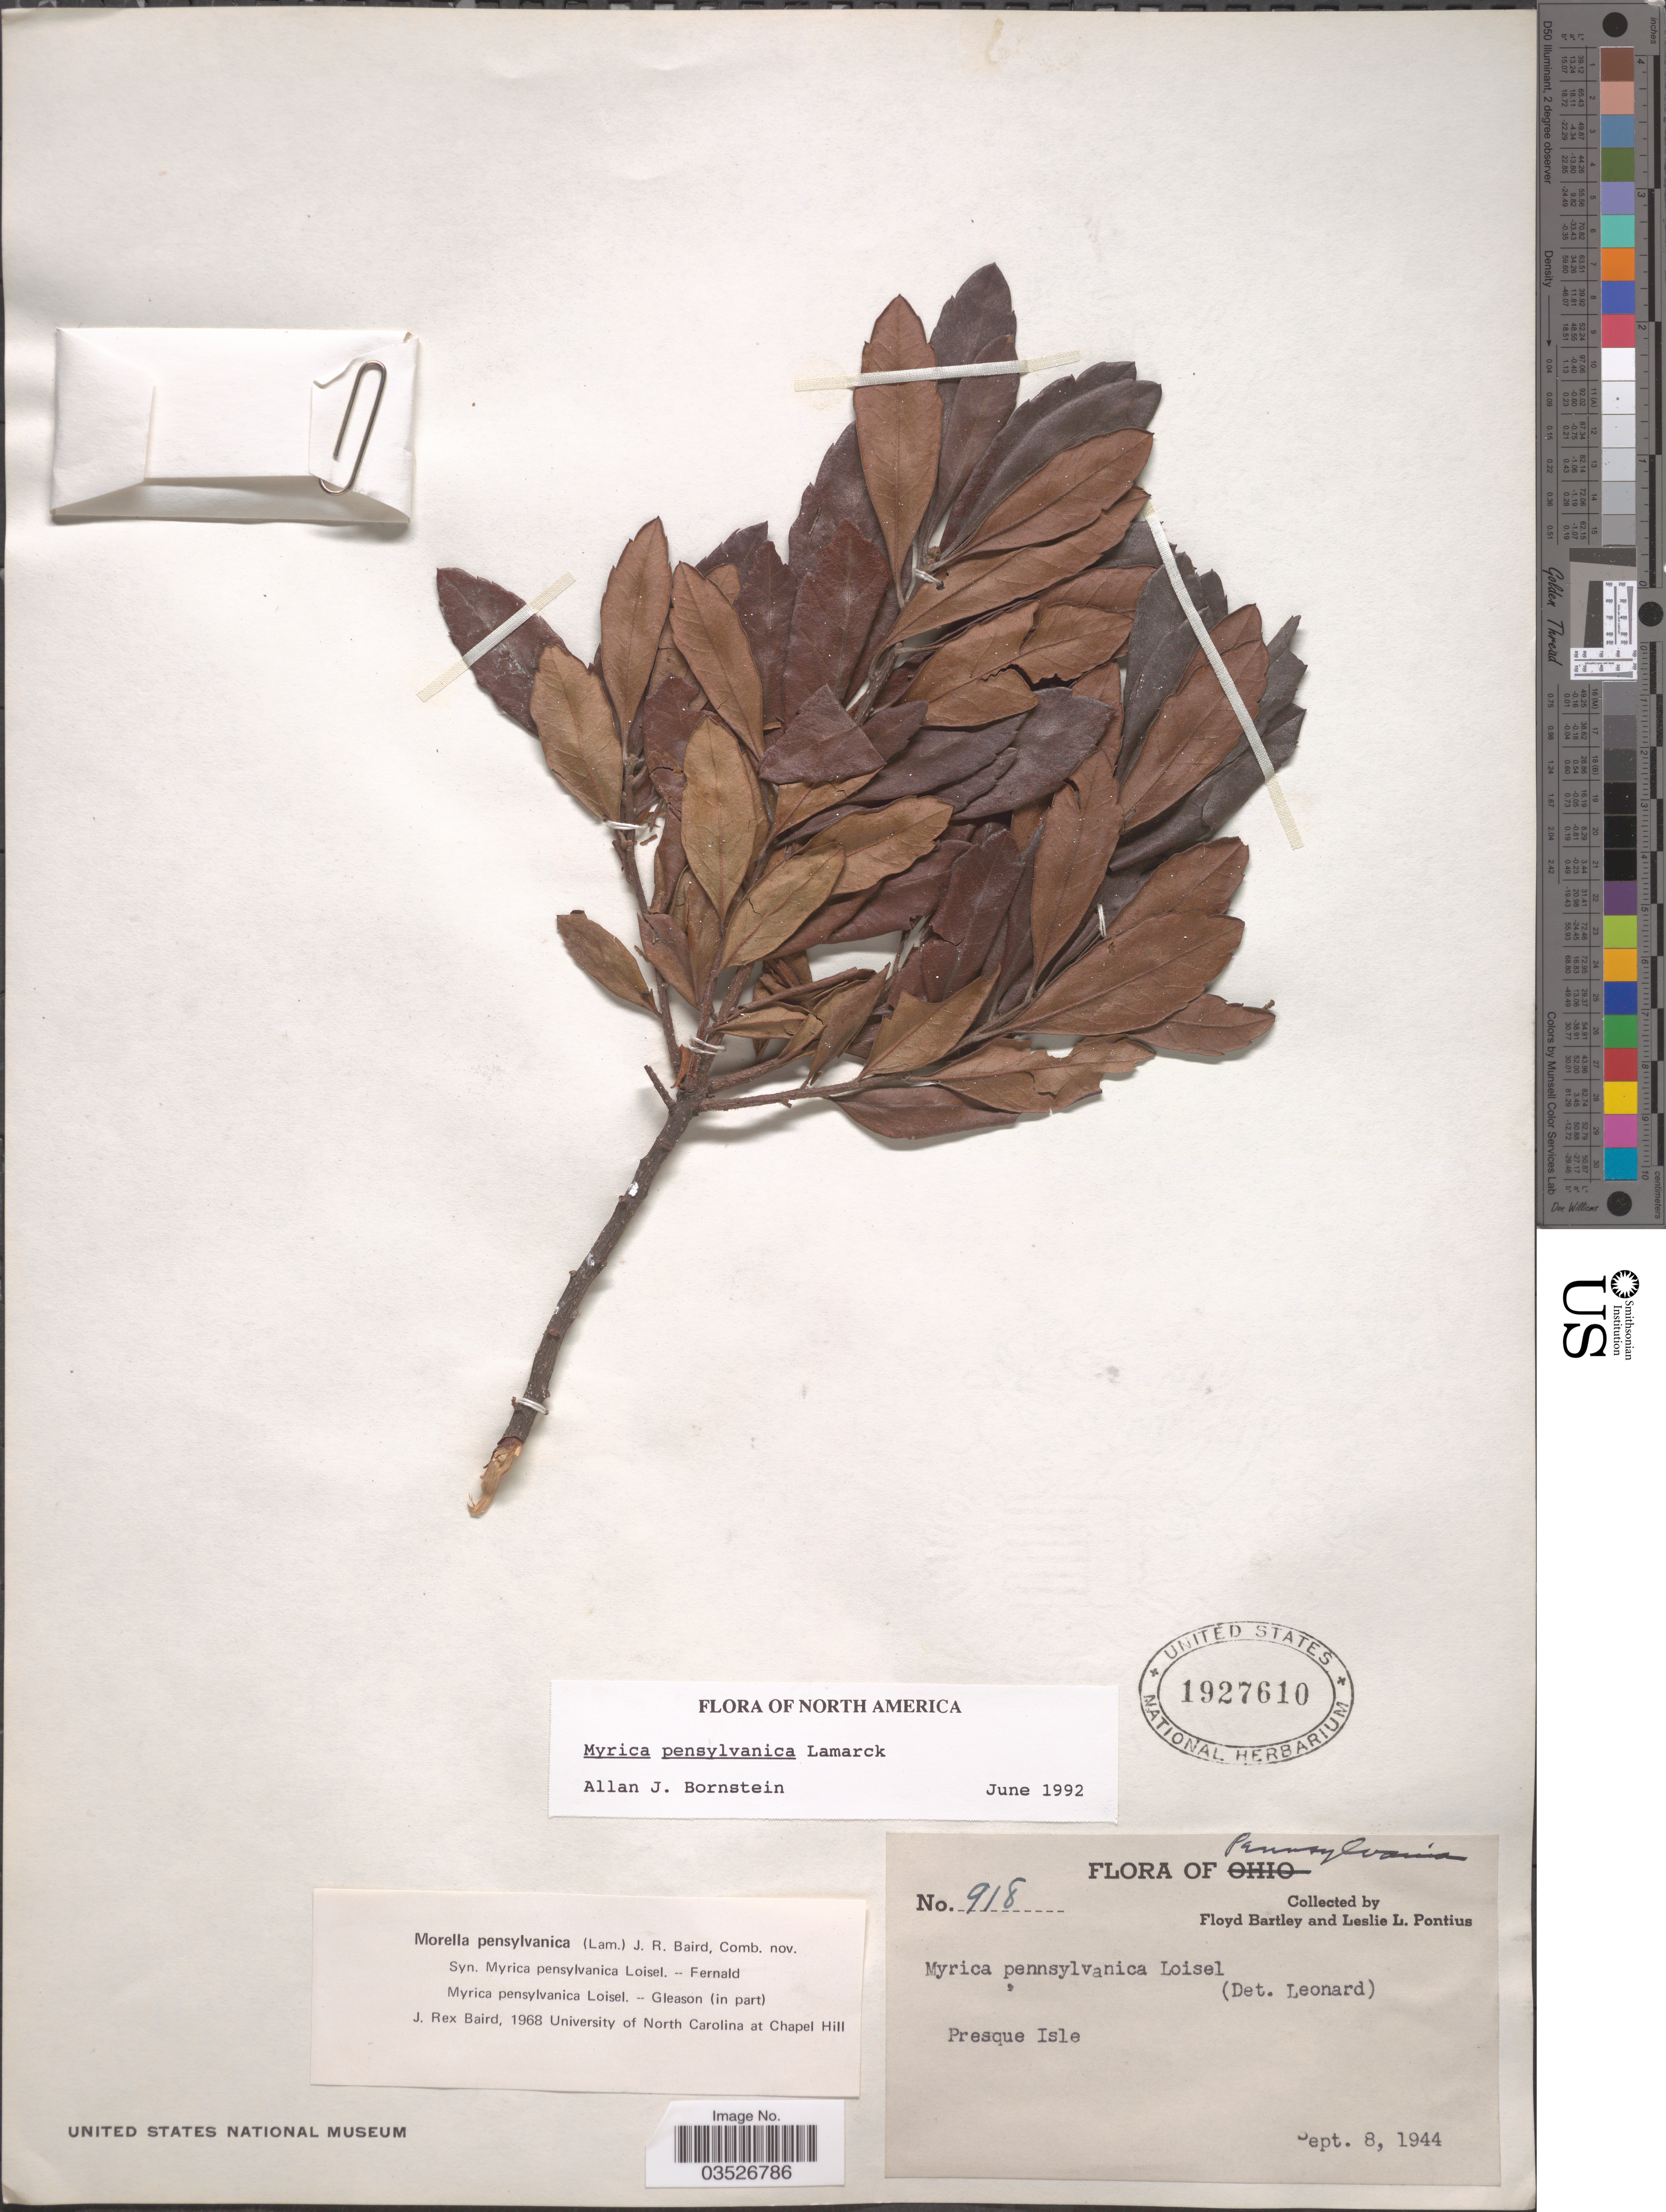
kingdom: Plantae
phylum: Tracheophyta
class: Magnoliopsida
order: Fagales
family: Myricaceae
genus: Morella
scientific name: Morella pensylvanica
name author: (Mirb.) Kartesz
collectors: F. Bartley & L. Pontius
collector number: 918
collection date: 1944-09-08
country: United States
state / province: Pennsylvania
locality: Presque Isle.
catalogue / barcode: US 1927610